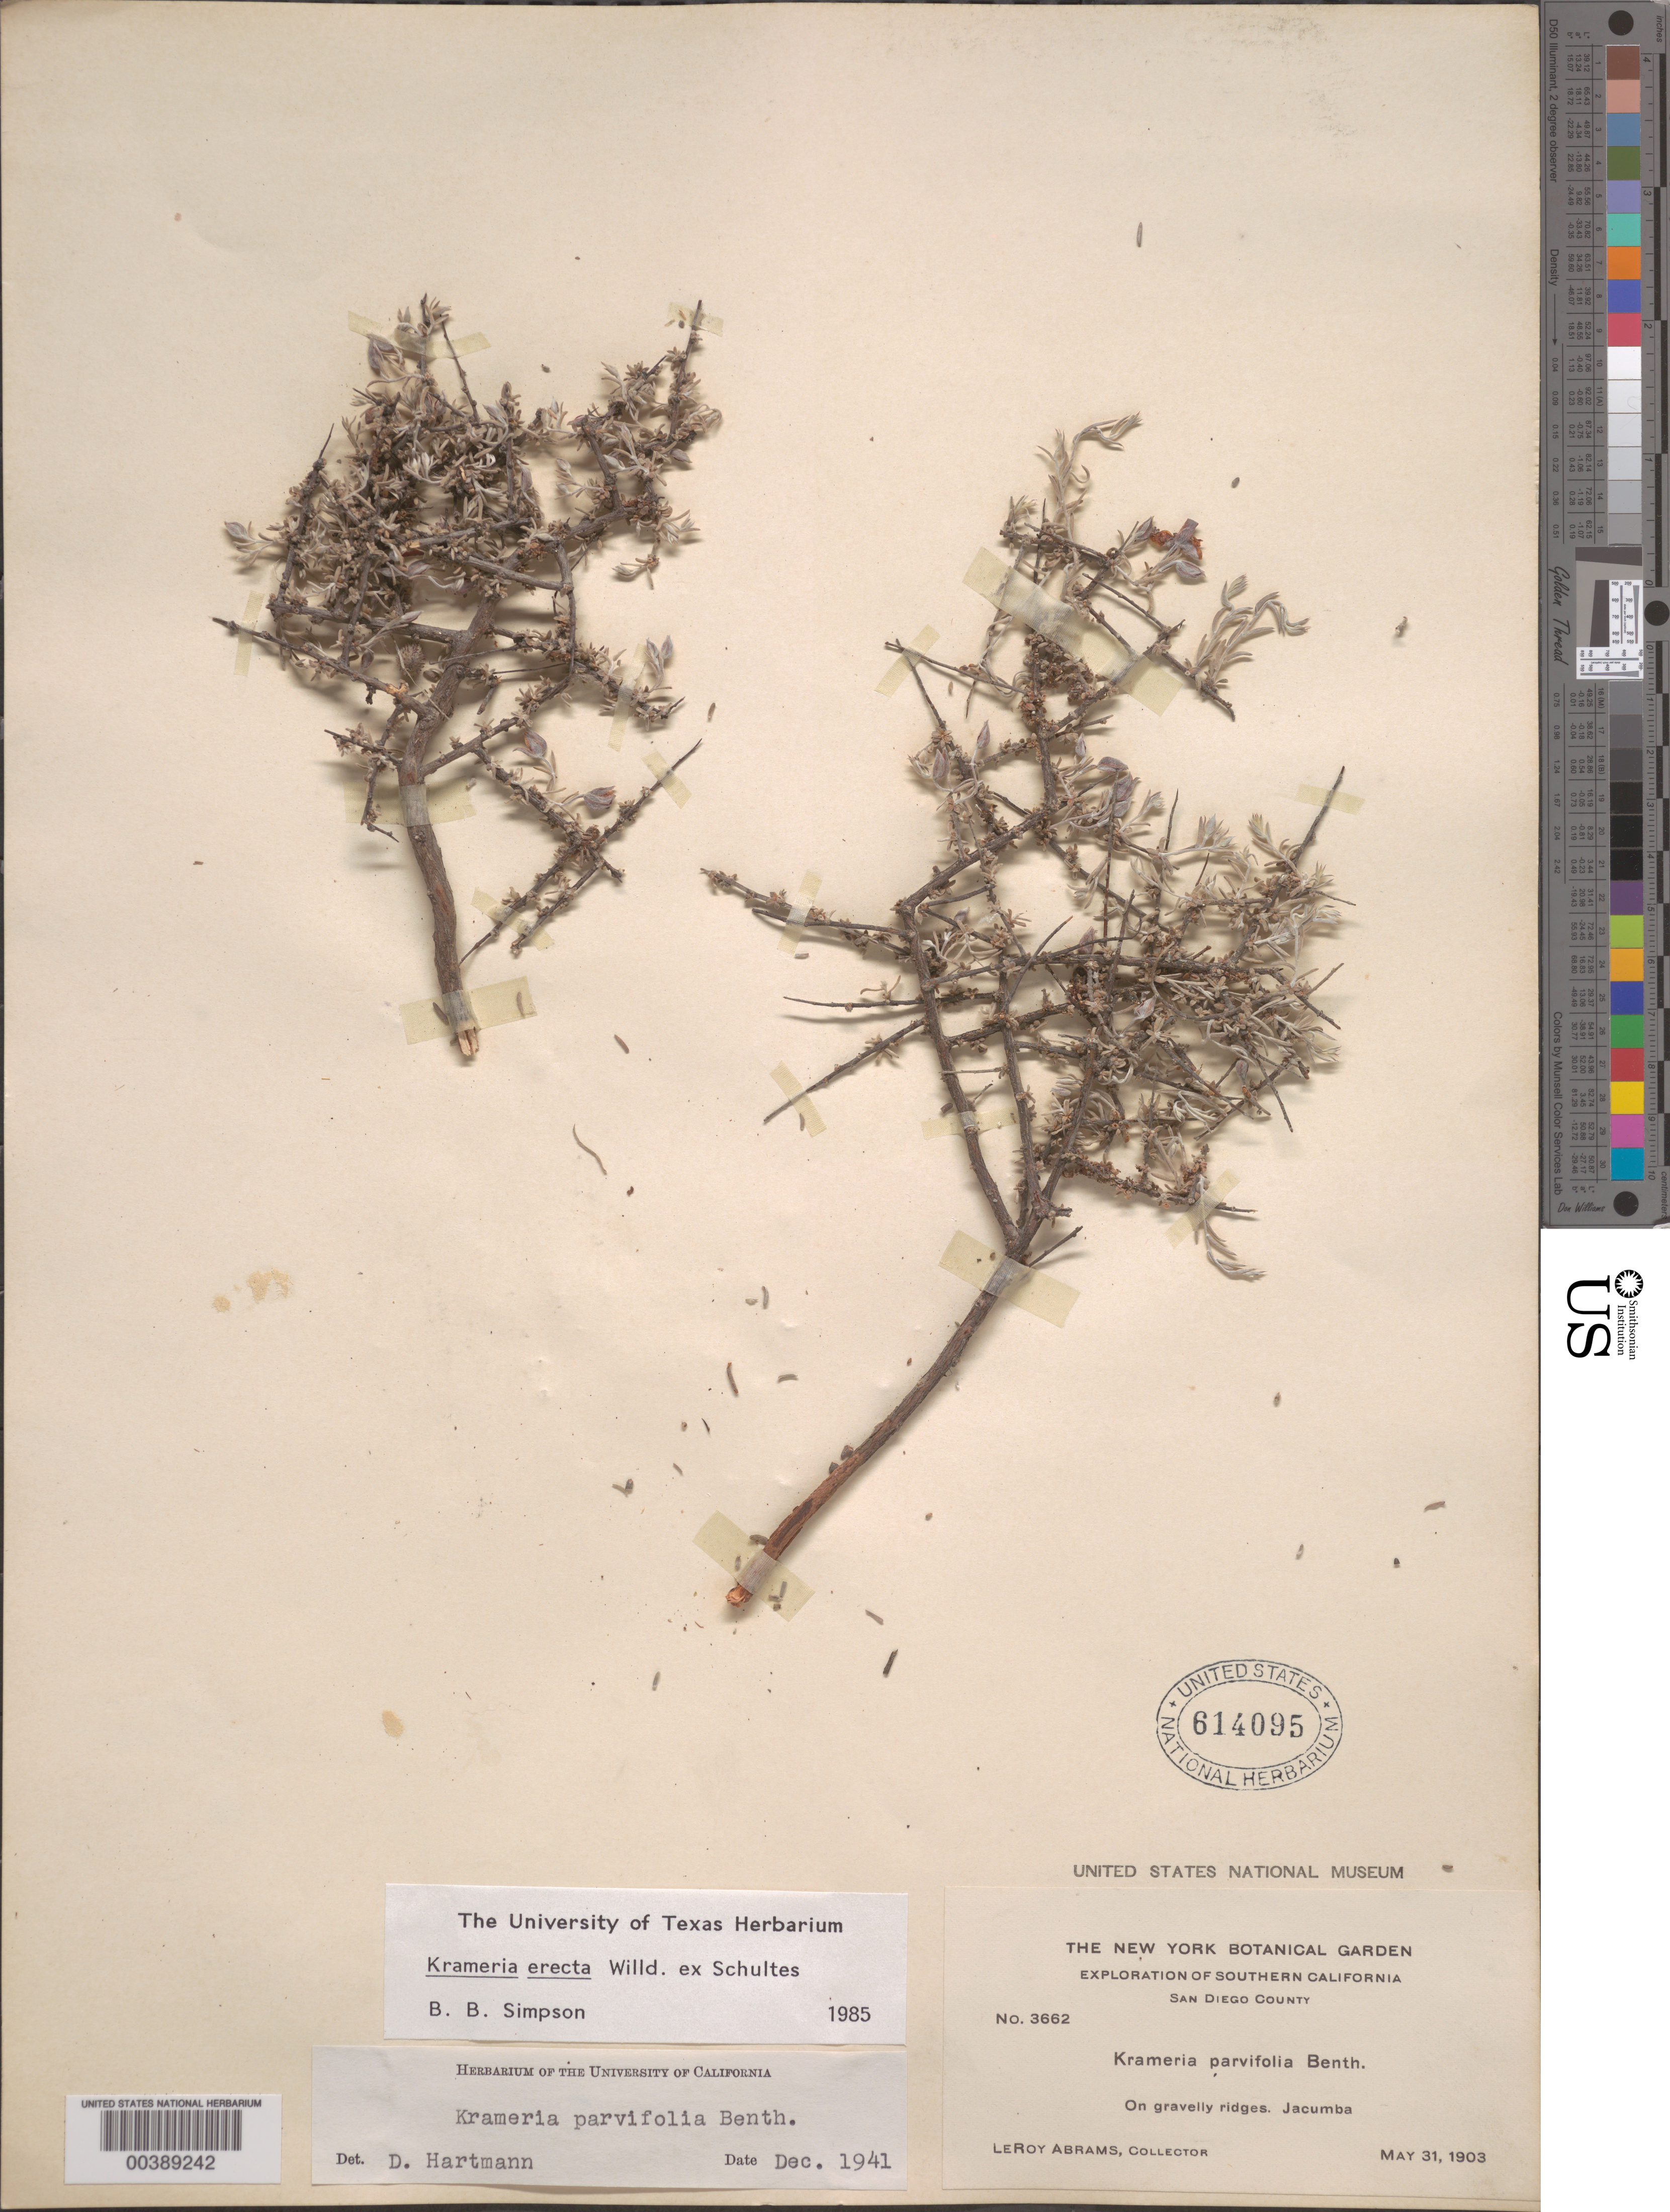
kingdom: Plantae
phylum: Tracheophyta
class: Magnoliopsida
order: Zygophyllales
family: Krameriaceae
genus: Krameria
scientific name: Krameria erecta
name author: Willd. ex Schult.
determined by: Simpson, B. B.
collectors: L. Abrams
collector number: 3662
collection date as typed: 31 May 1903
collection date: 1903-05-31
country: United States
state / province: California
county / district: San Diego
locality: Jacumba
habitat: On gravelly ridges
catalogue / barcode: US 614095